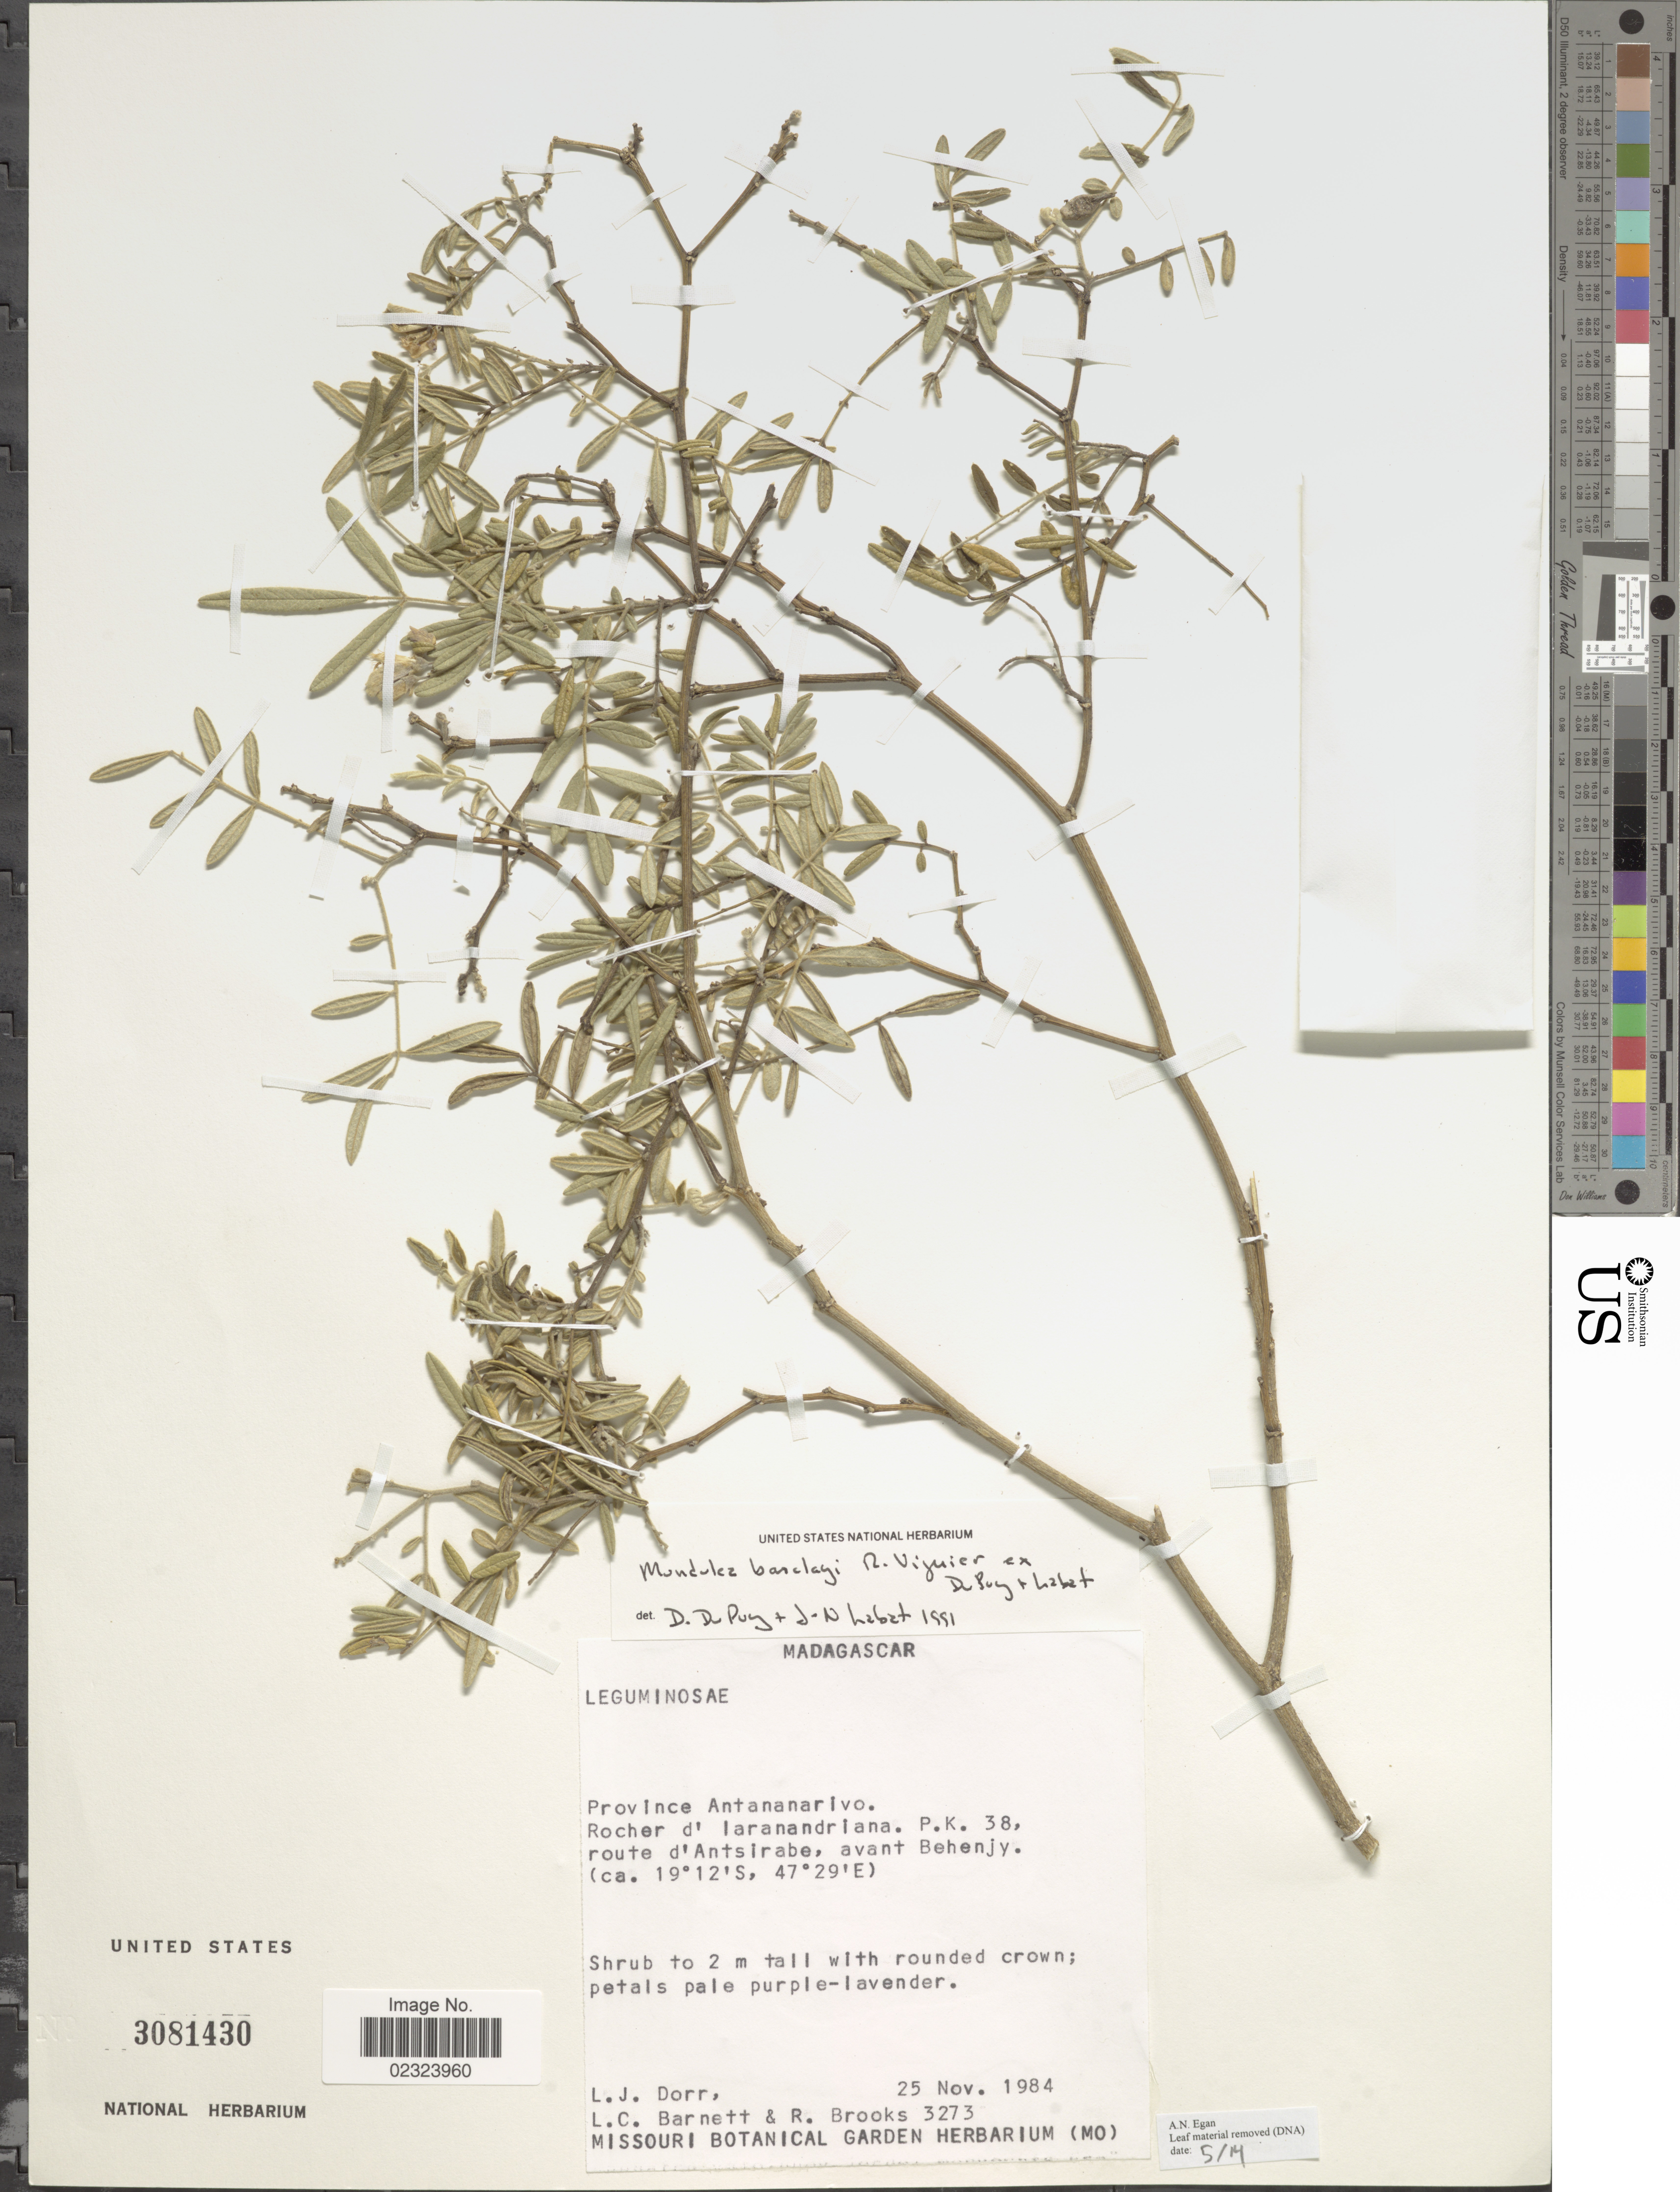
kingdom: Plantae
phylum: Tracheophyta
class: Magnoliopsida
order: Fabales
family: Fabaceae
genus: Mundulea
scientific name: Mundulea barclayi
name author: (Hook.) Du Puy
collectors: L. J. Dorr, L. C. Barnett & R. Brooks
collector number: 3273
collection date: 1984-11-25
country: Madagascar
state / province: Vakinankaratra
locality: Rocher d' laranandriana. P.K. 38, route d'Antsirabe, avant Behenjy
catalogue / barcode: US 3081430